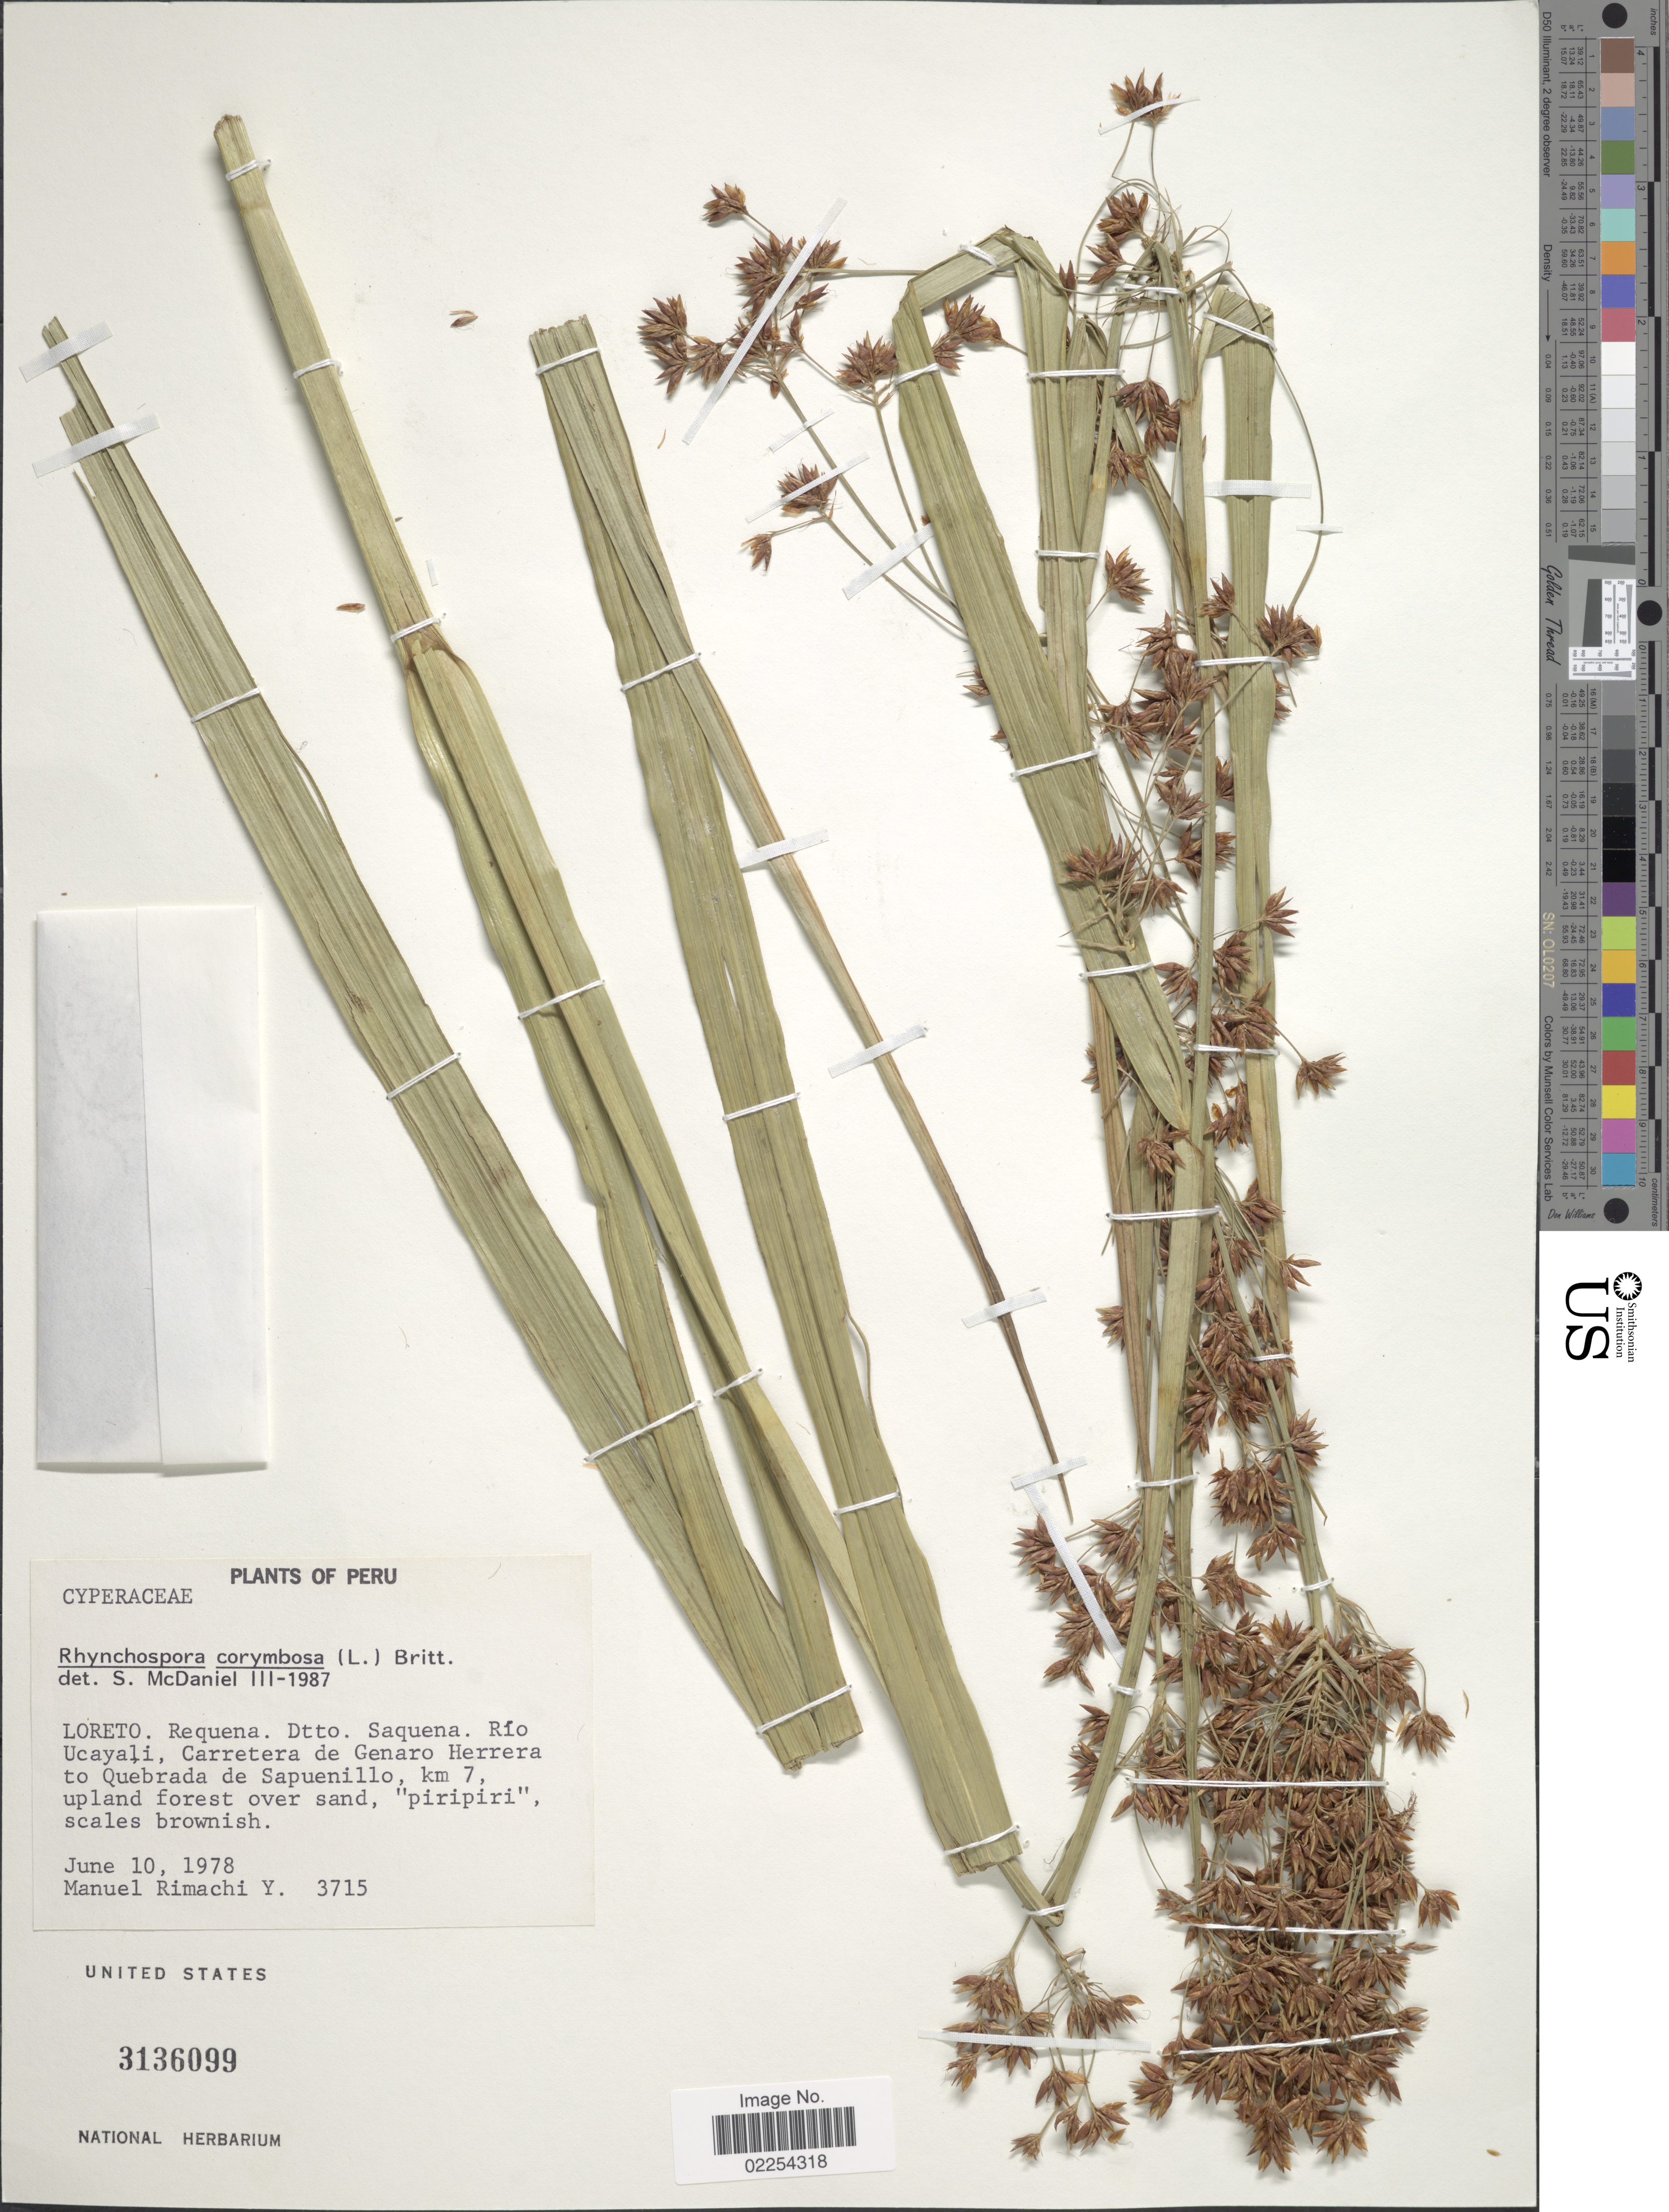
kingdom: Plantae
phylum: Tracheophyta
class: Liliopsida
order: Poales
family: Cyperaceae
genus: Rhynchospora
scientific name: Rhynchospora corymbosa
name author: (L.) Britton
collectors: M. Rimachi Y.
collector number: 3715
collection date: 1978-06-10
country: Peru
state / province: Loreto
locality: Requena. Dtto Saquena. Río Ucayali, Carretera de Genaro Herrera to Quebrada de Sapuenillo, km 7, upland forest over sand, 'piripiri', scales brownish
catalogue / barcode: US 3136099